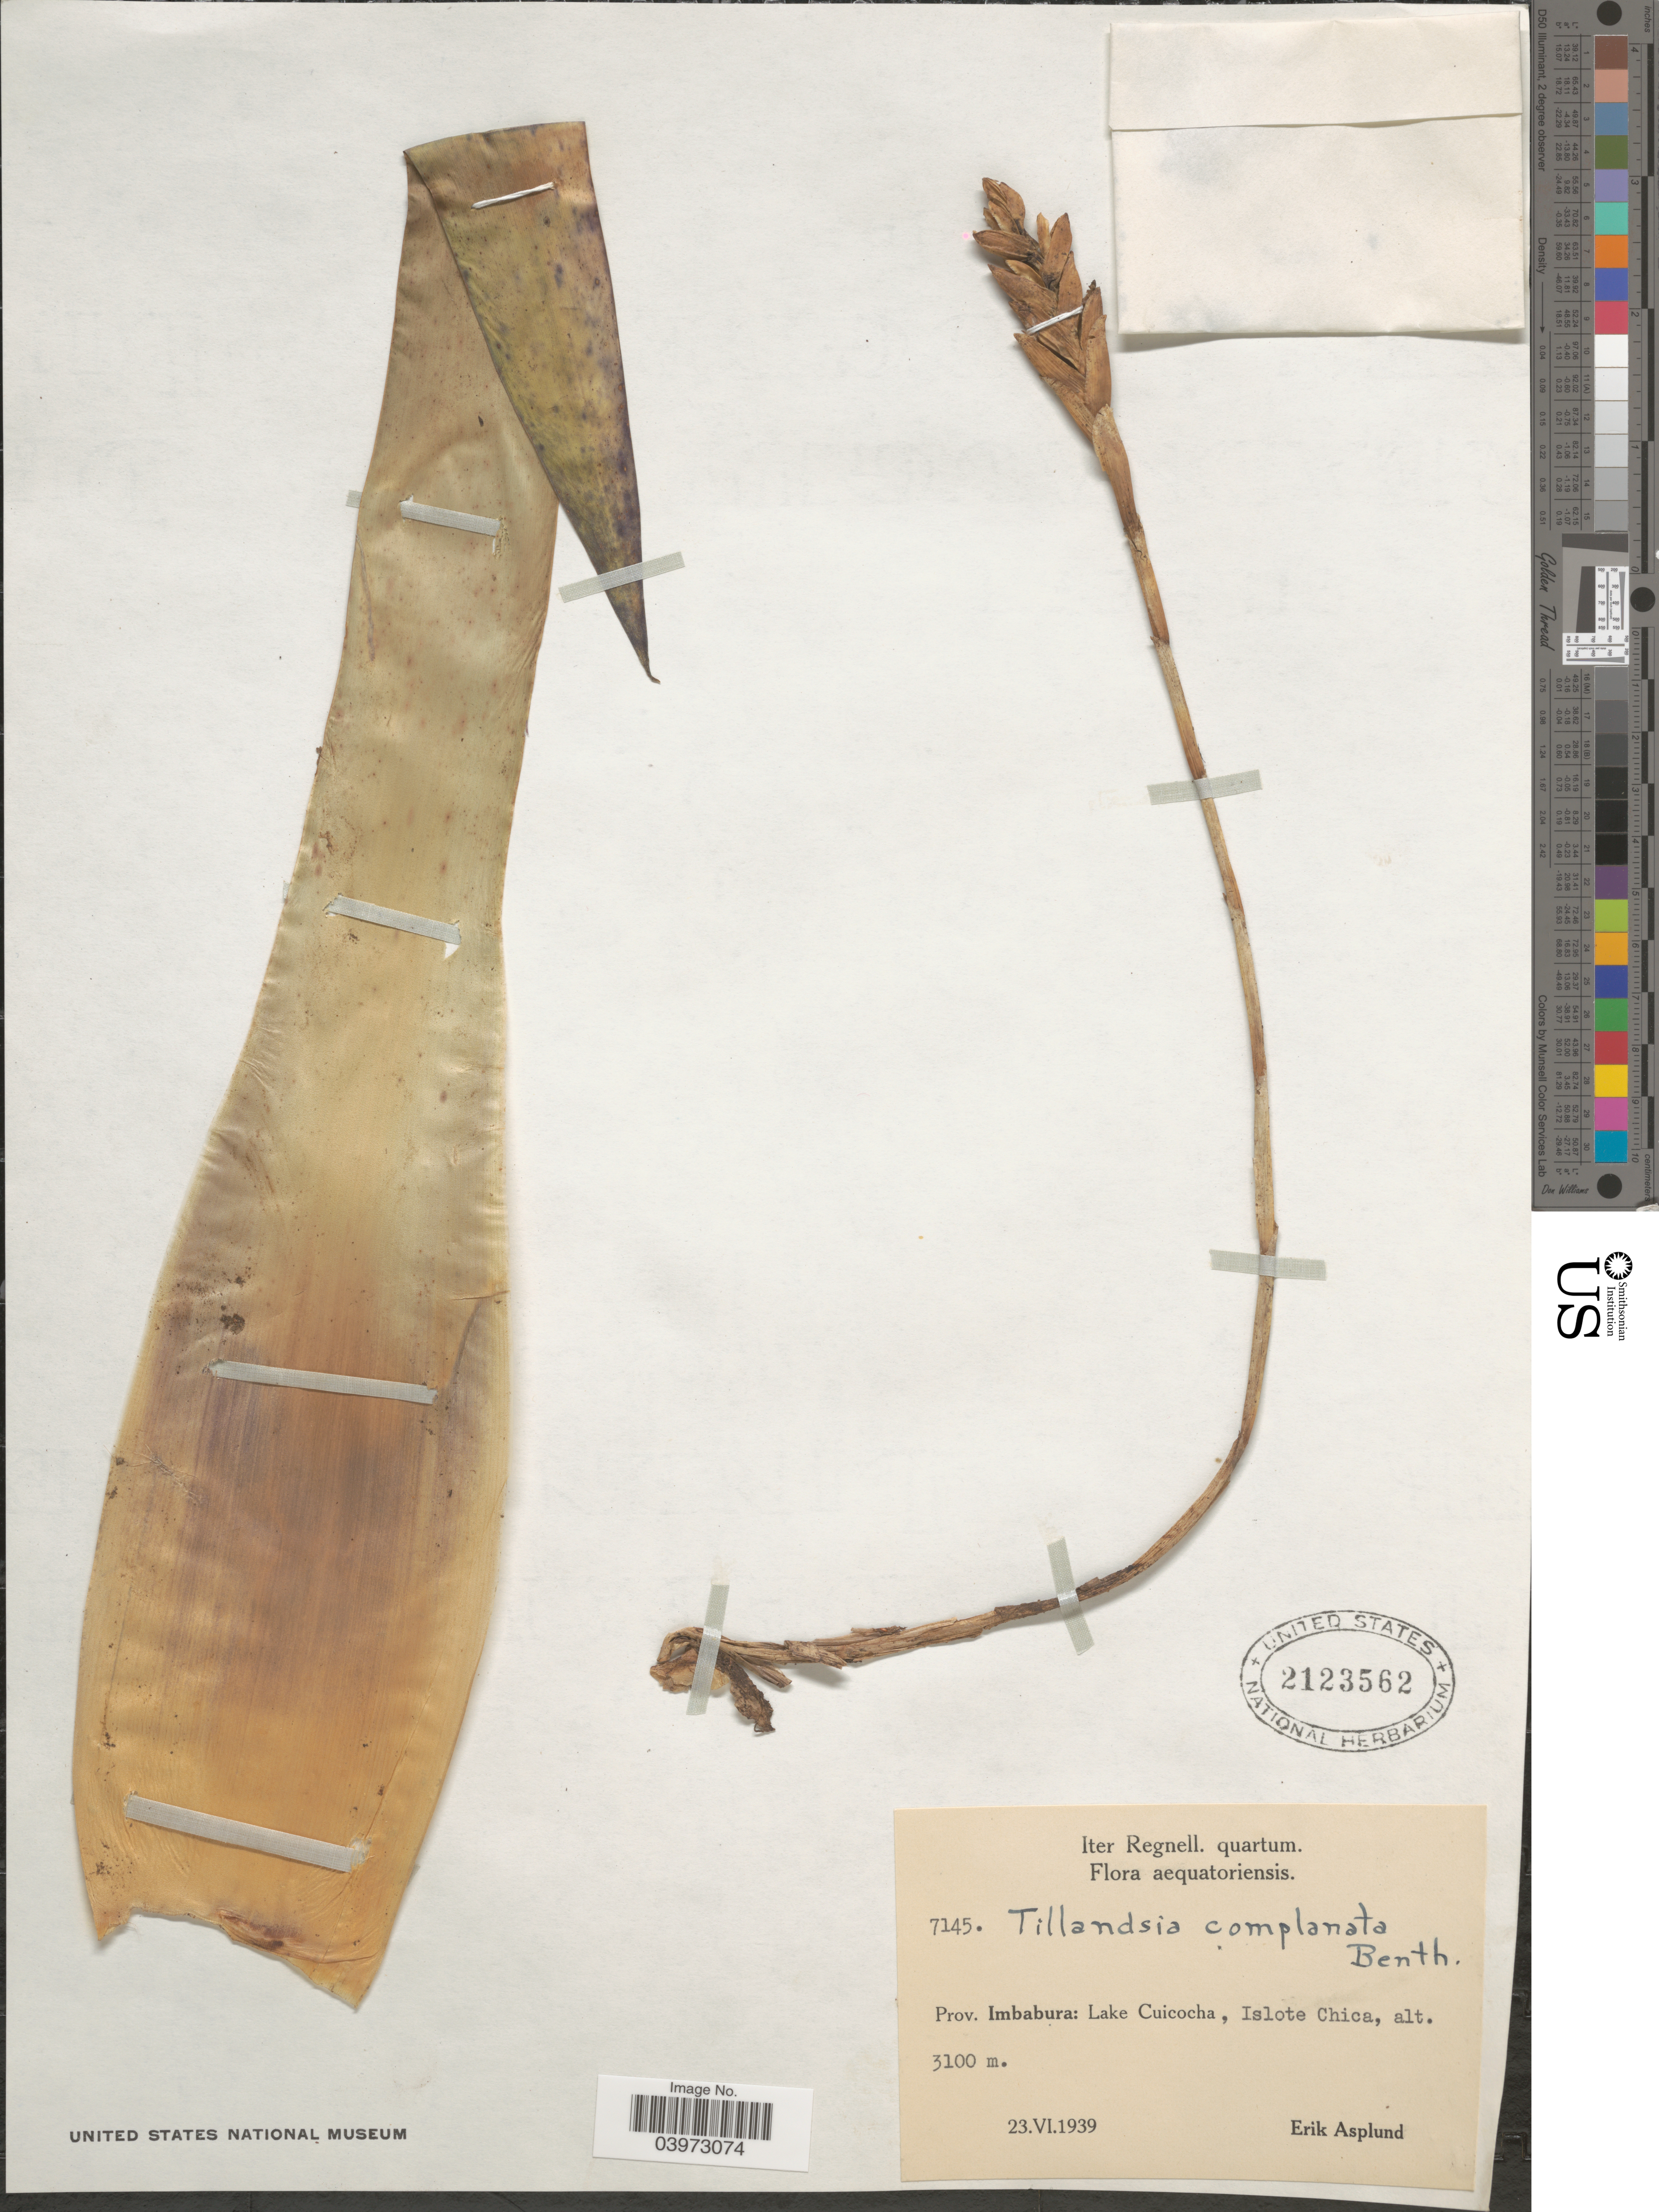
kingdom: Plantae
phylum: Tracheophyta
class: Liliopsida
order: Poales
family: Bromeliaceae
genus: Tillandsia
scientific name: Tillandsia complanata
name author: Benth.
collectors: E. Asplund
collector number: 7145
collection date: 1939-06-23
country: Ecuador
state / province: Imbabura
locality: Iter Regnell. quartum. Aequatoriensis. Lake Cuicocha, Islote Chica.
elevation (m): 3100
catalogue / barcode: US 2123562